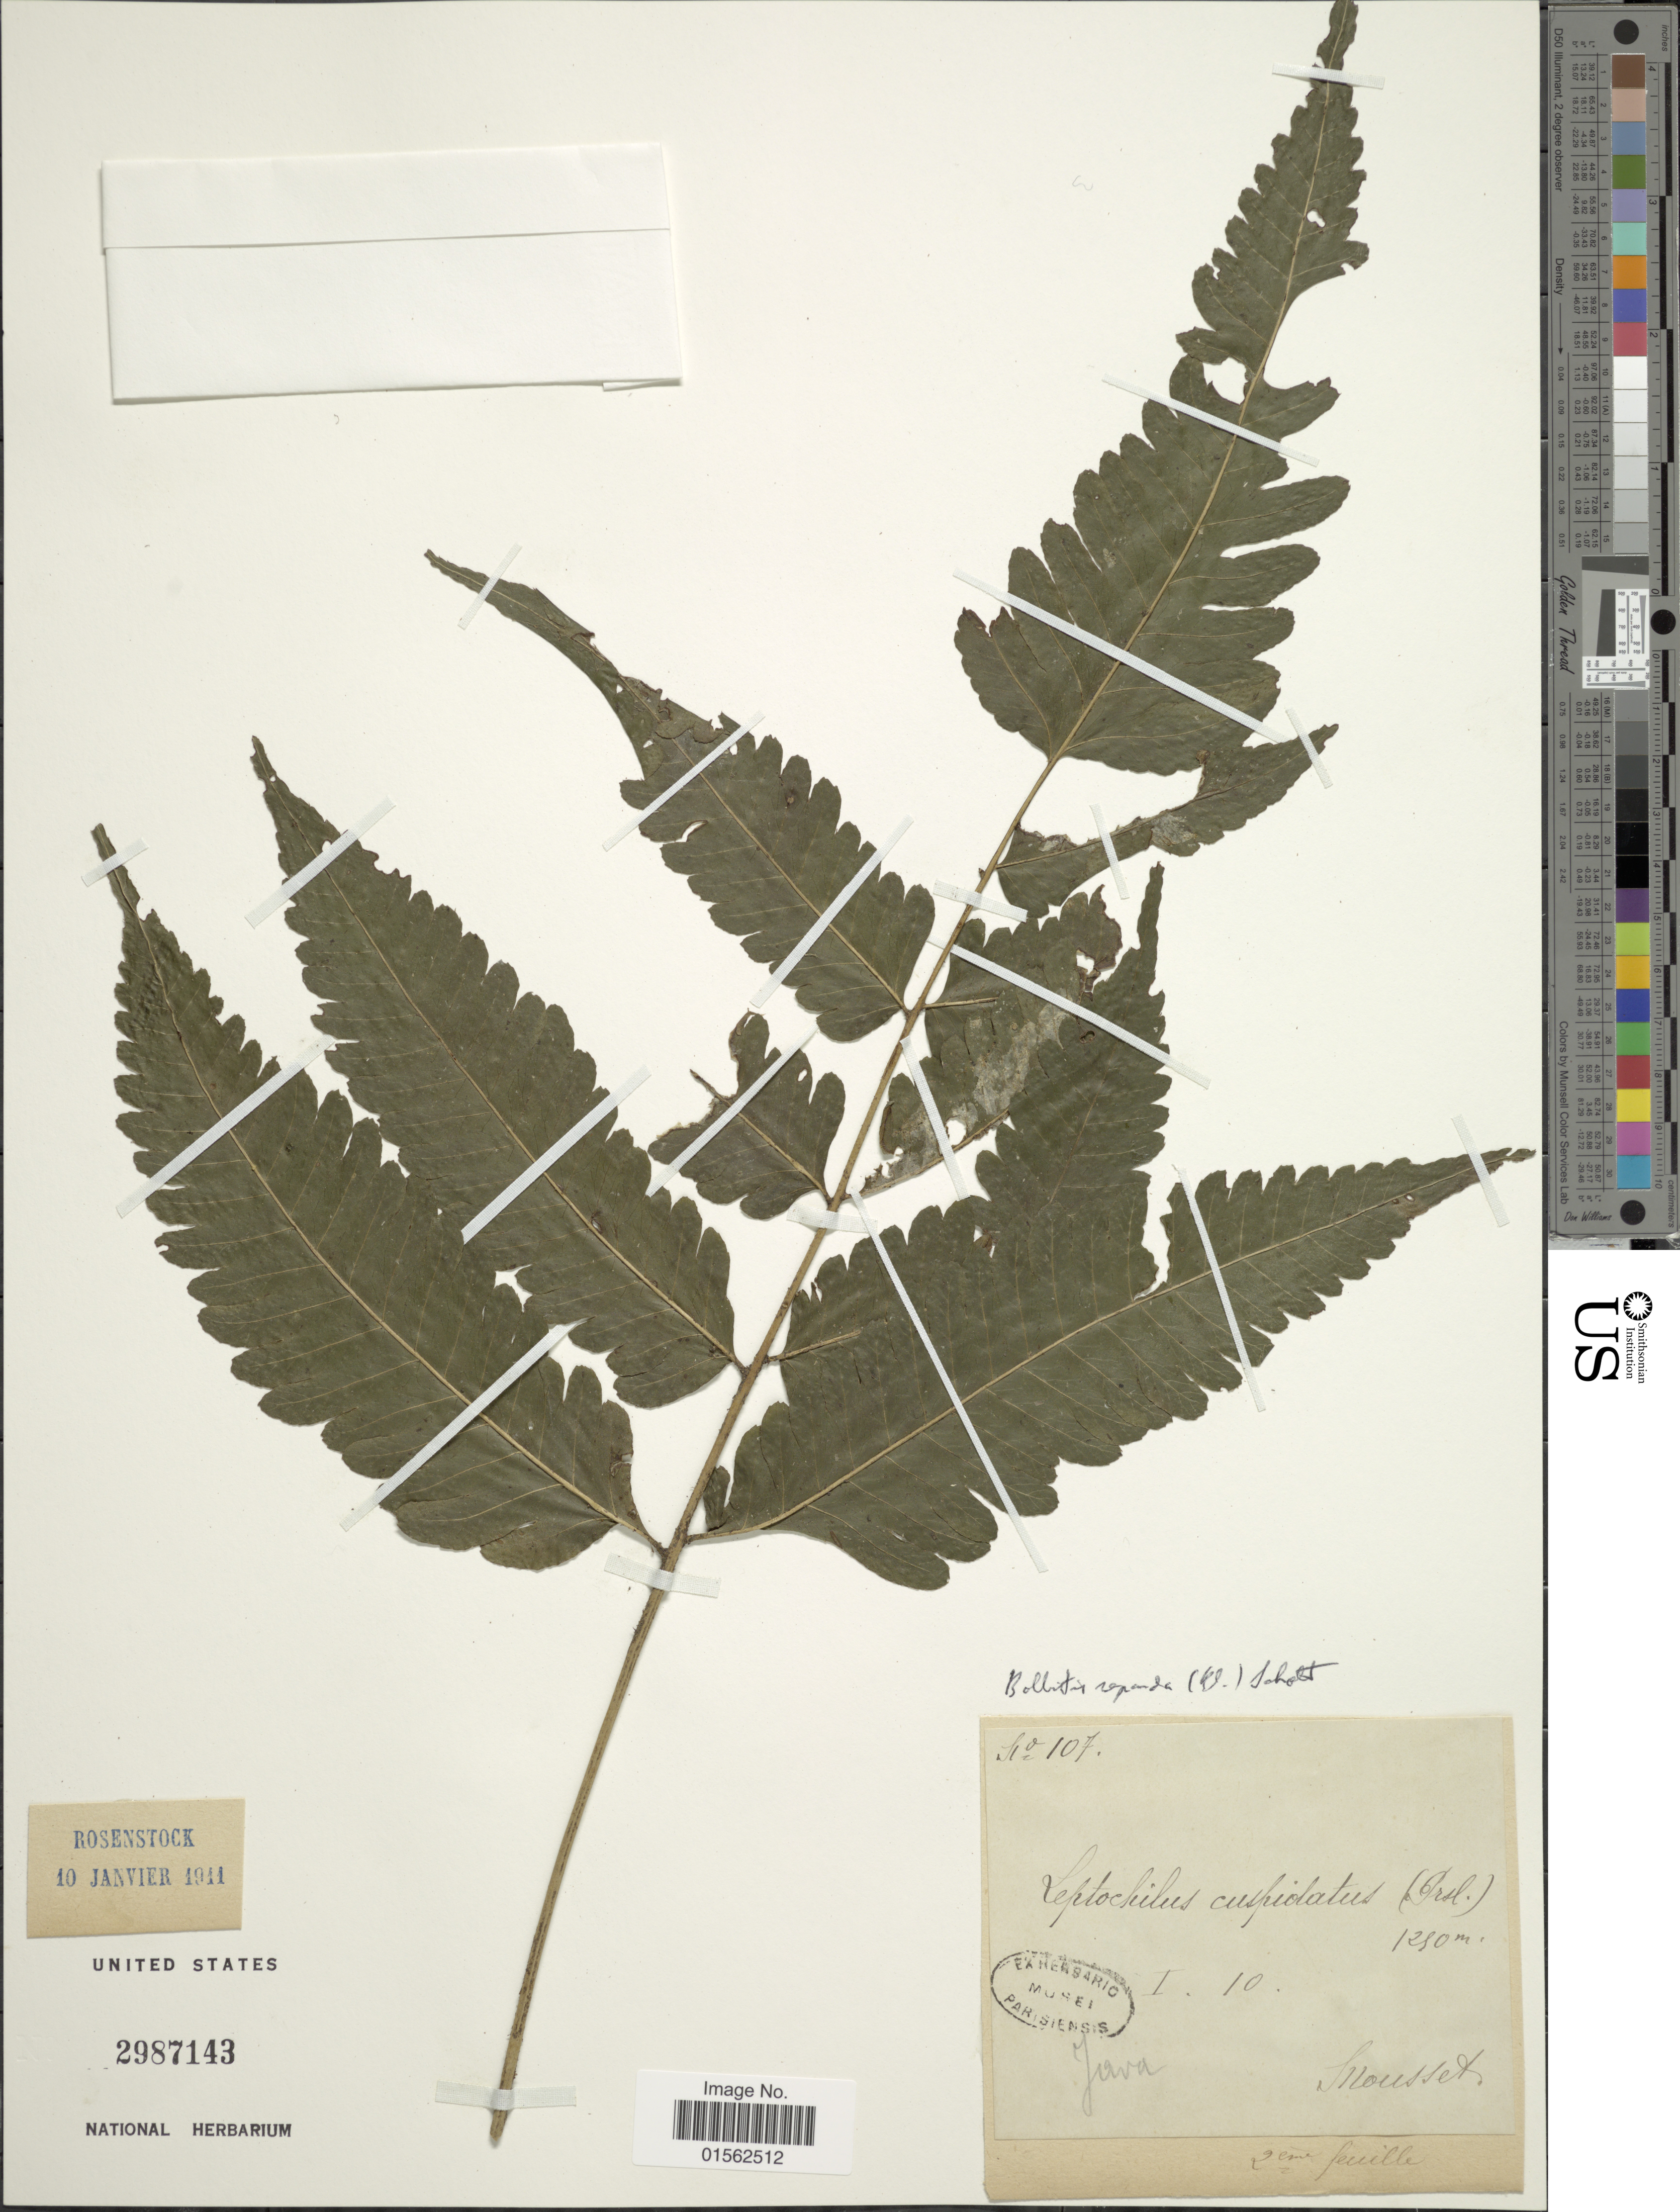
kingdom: Plantae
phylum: Tracheophyta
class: Polypodiopsida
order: Polypodiales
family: Dryopteridaceae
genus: Bolbitis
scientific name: Bolbitis repanda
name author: (Blume) Schott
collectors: Mousset, --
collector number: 107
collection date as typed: Transcribed d/m/y: /1/10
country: Indonesia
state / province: Java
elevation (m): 1230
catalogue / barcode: US 2987143